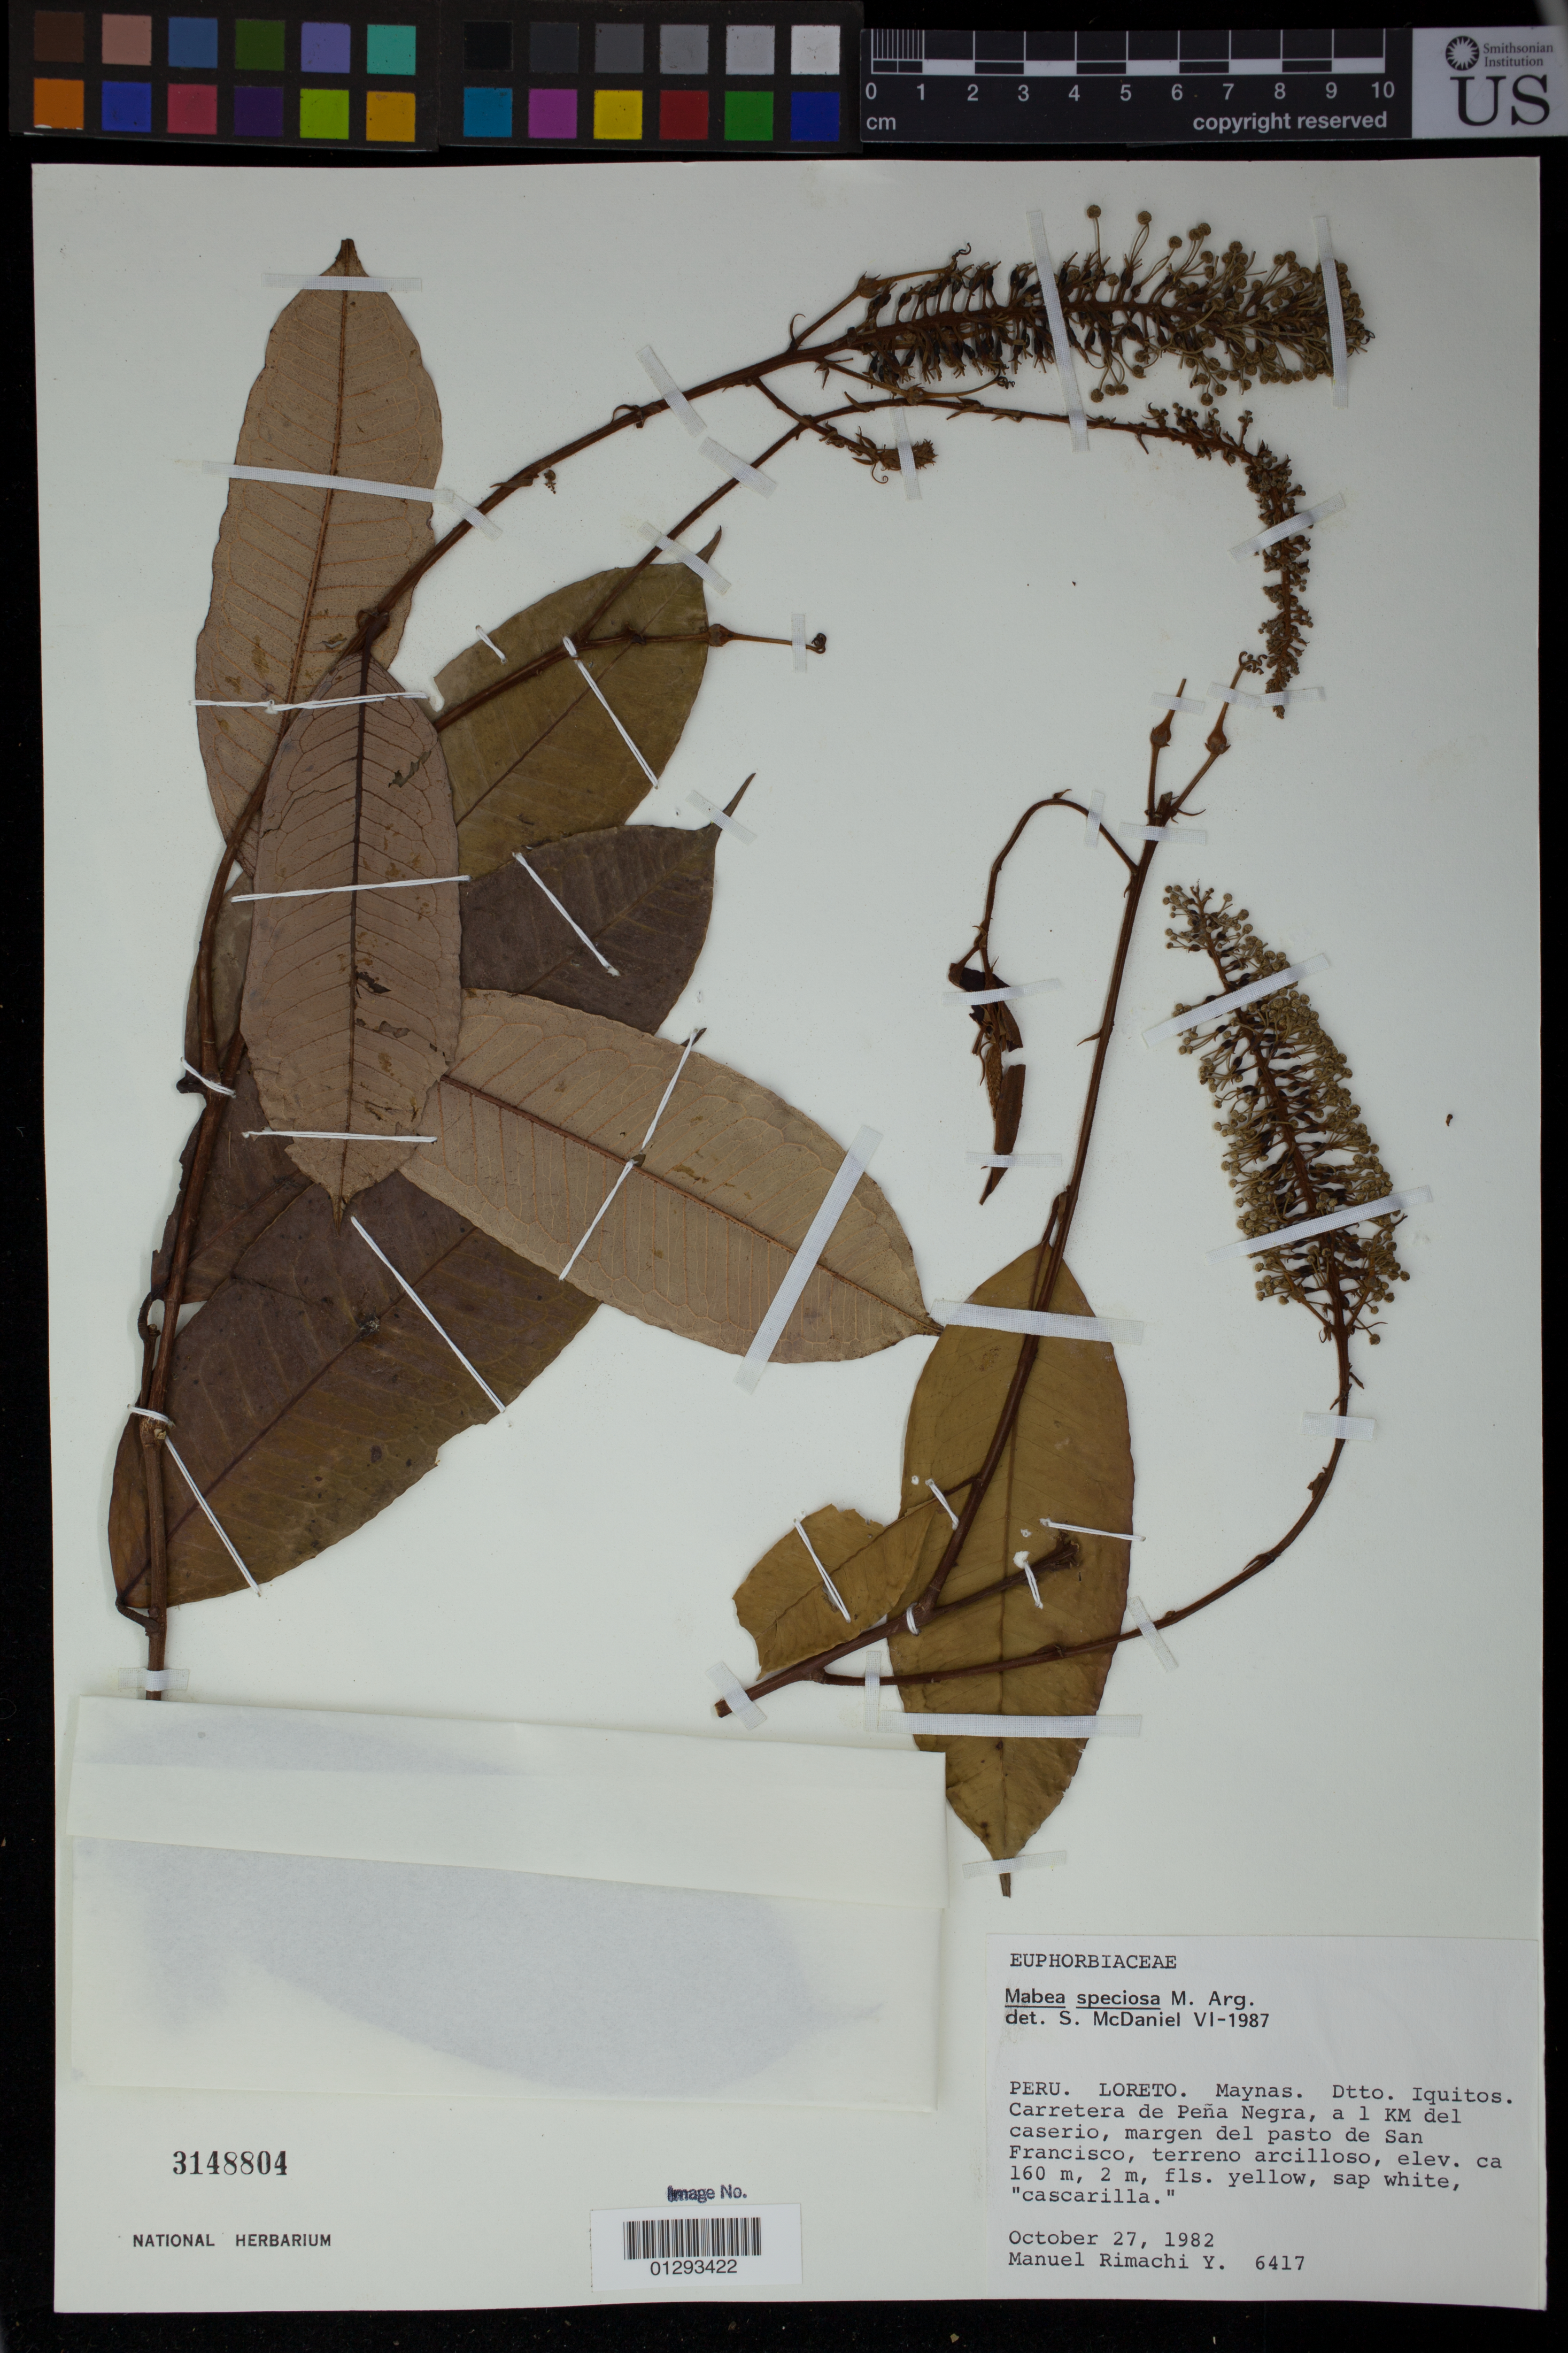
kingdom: Plantae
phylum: Tracheophyta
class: Magnoliopsida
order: Malpighiales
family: Euphorbiaceae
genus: Mabea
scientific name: Mabea speciosa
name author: Müll. Arg.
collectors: M. Rimachi Y.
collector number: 6417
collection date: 1982-10-27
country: Peru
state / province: Loreto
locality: Peru. Loreta. Maynas [Provincia de Maynas]. Dtto. Iquitos. Carretera de Pena Negra, a 1 KM del caserio, margen del pasto de San Francisco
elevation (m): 160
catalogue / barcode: US 3148804